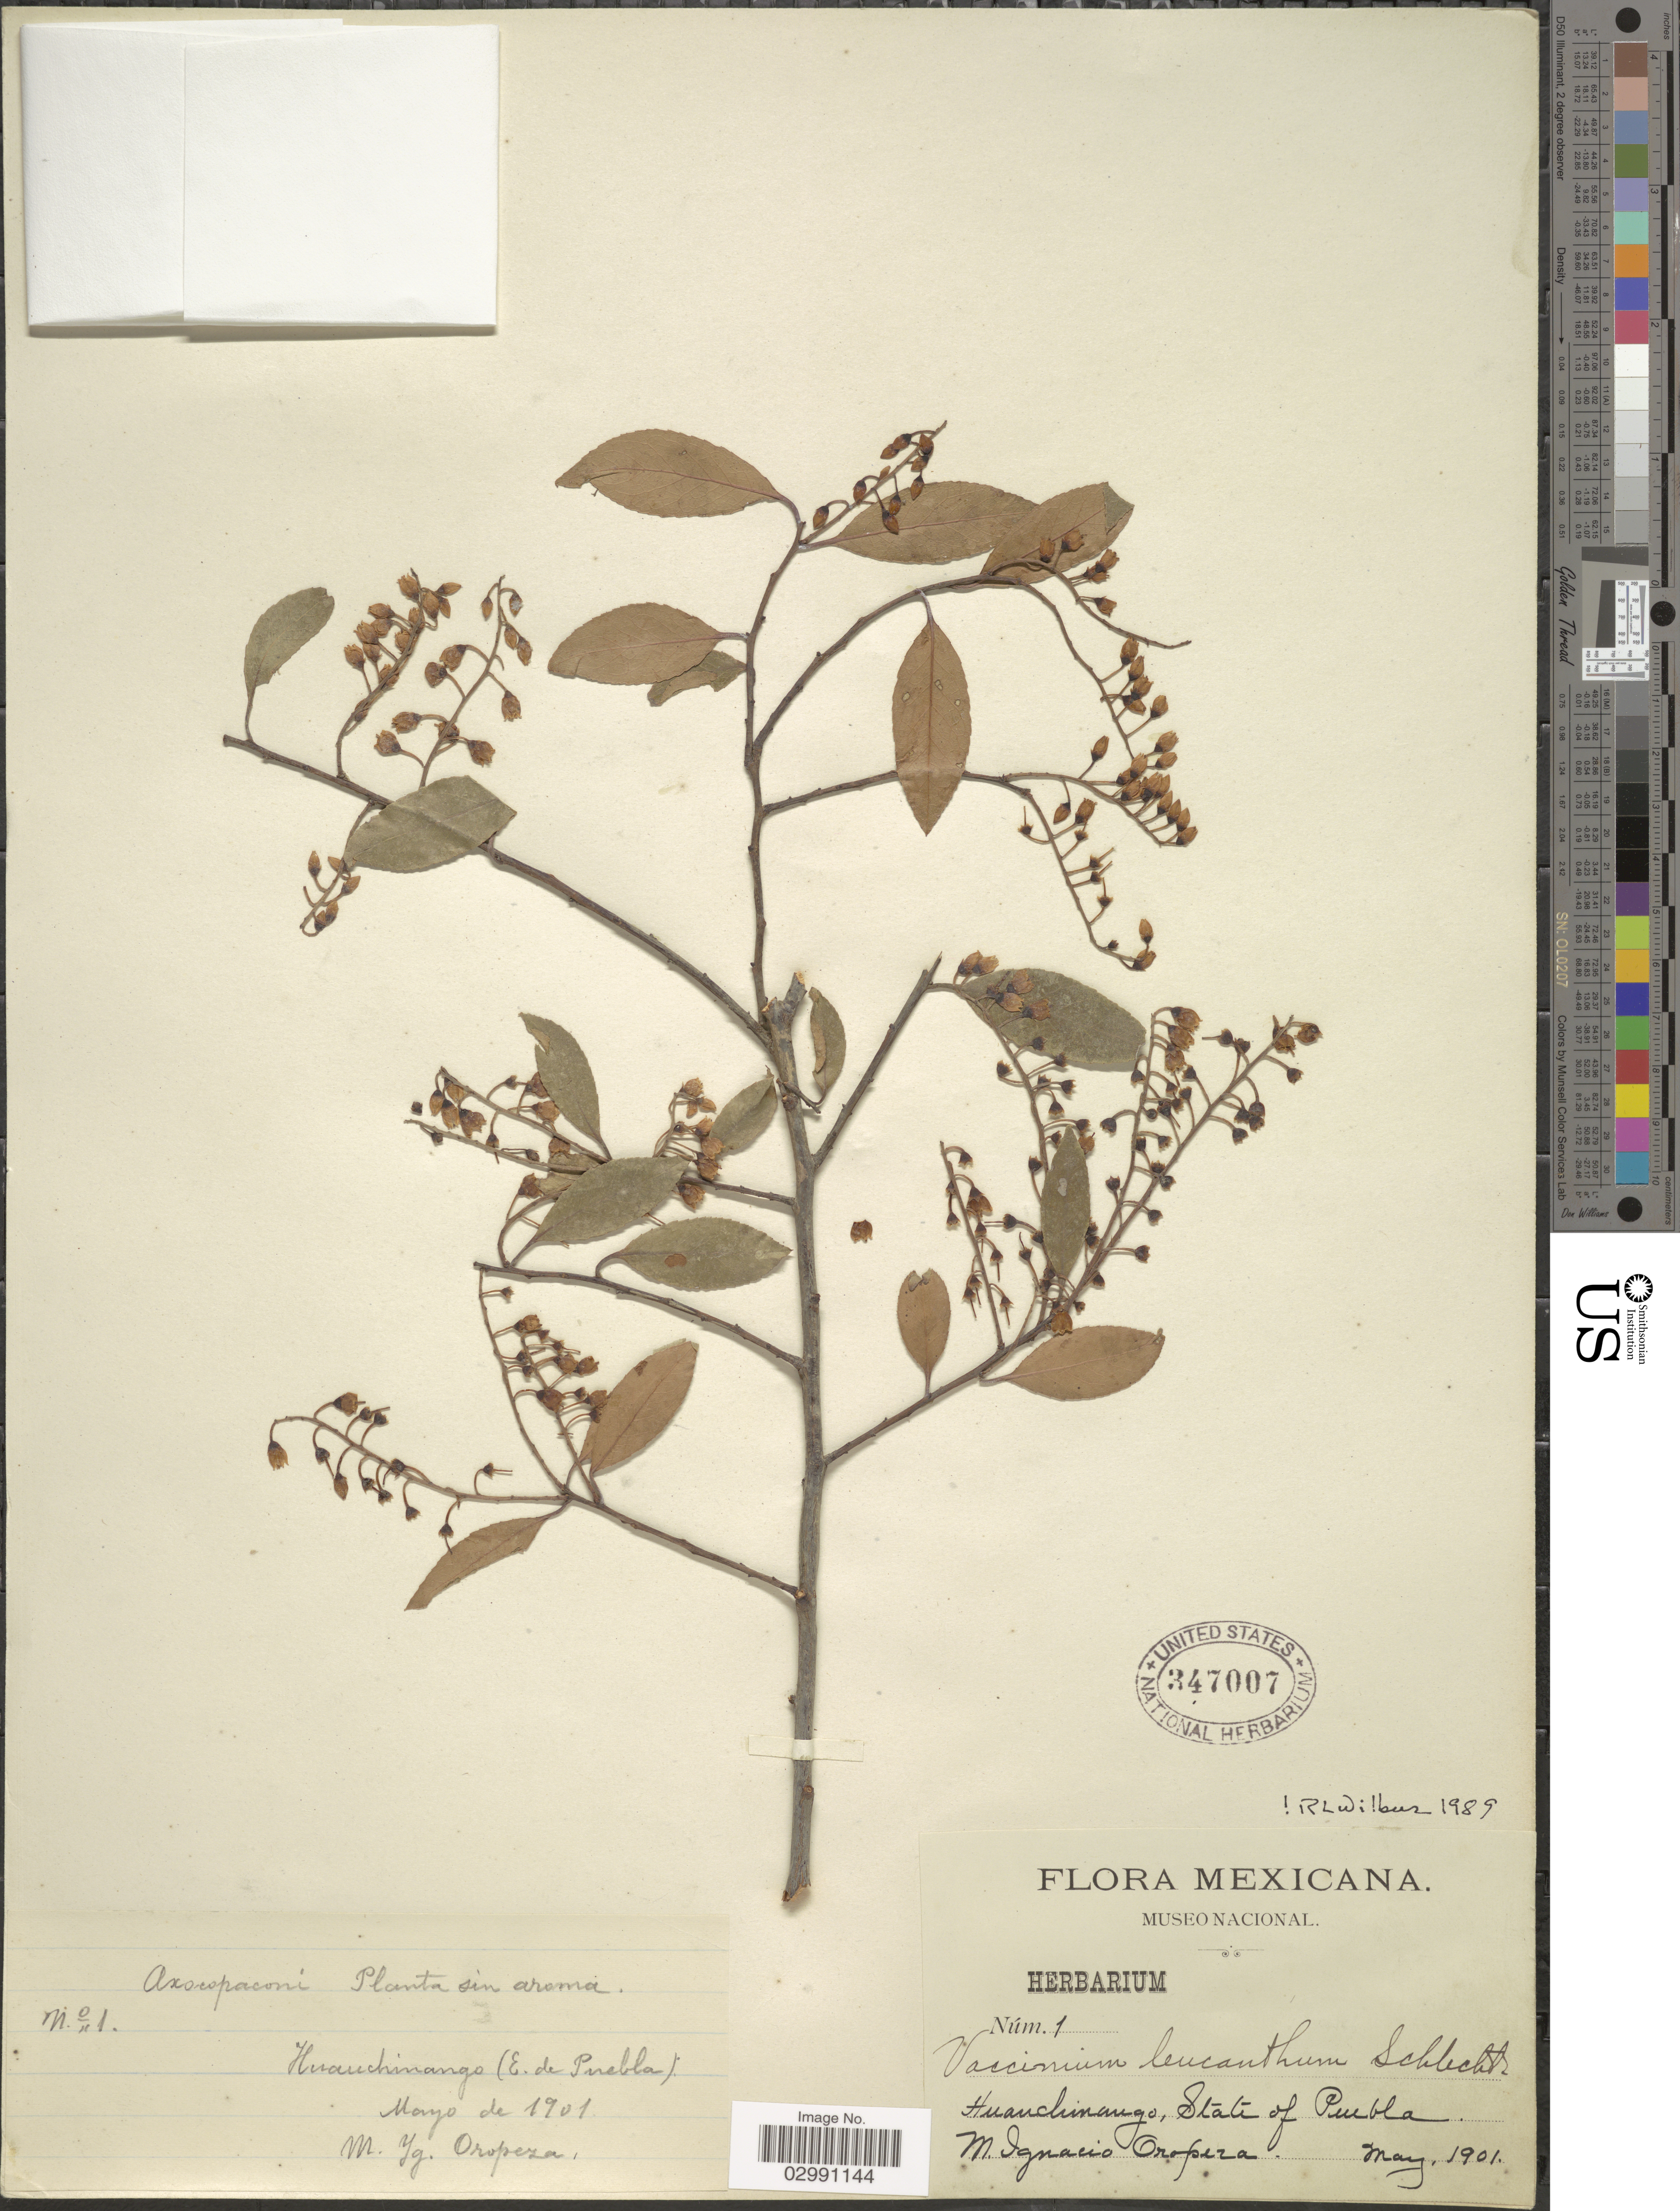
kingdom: Plantae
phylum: Tracheophyta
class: Magnoliopsida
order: Ericales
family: Ericaceae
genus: Vaccinium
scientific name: Vaccinium leucanthum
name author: Schltdl.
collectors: M. Ignacio Oropeza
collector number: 1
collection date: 1901-05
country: Mexico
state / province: Puebla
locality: Huauchinango (E. de Puebla).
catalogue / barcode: US 347007